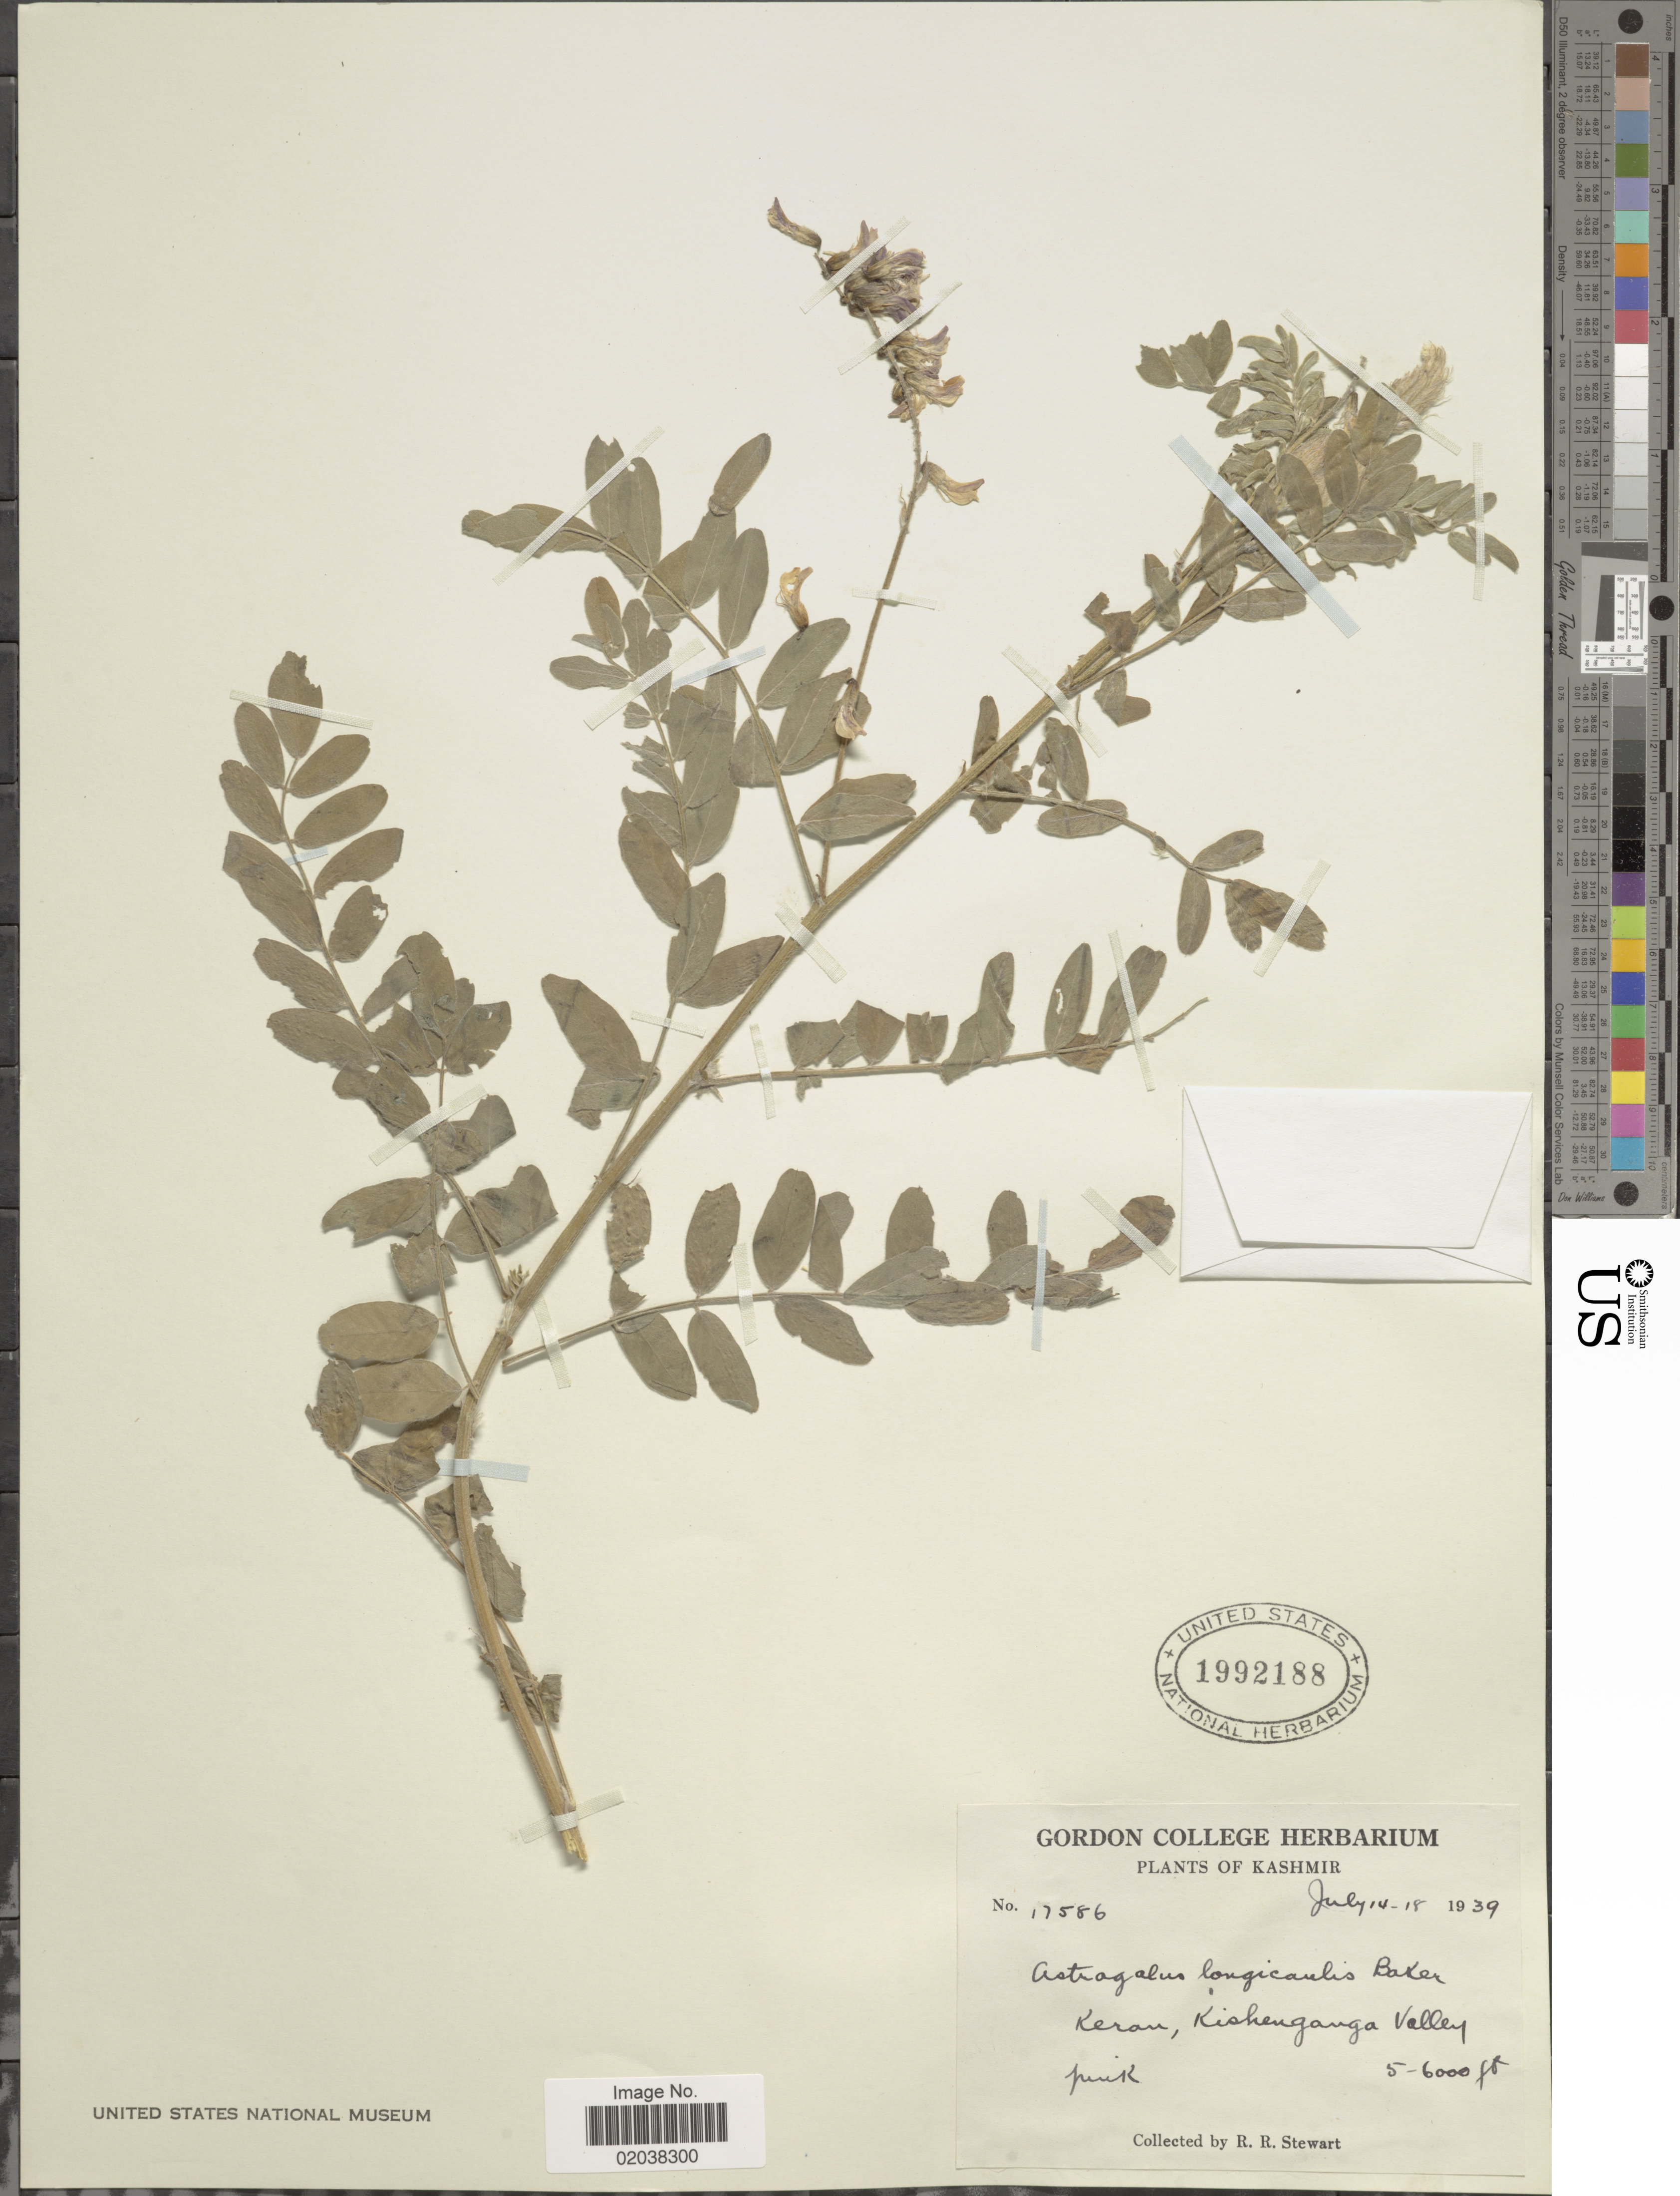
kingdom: Plantae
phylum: Tracheophyta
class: Magnoliopsida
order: Fabales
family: Fabaceae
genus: Astragalus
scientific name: Astragalus longicaulis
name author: Pomel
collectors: R. R. Stewart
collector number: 17586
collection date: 1939-07-14/1939-07-18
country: India / Pakistan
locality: Kashmir. Keran, Kishenganga Valley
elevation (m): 1524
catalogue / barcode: US 1992188